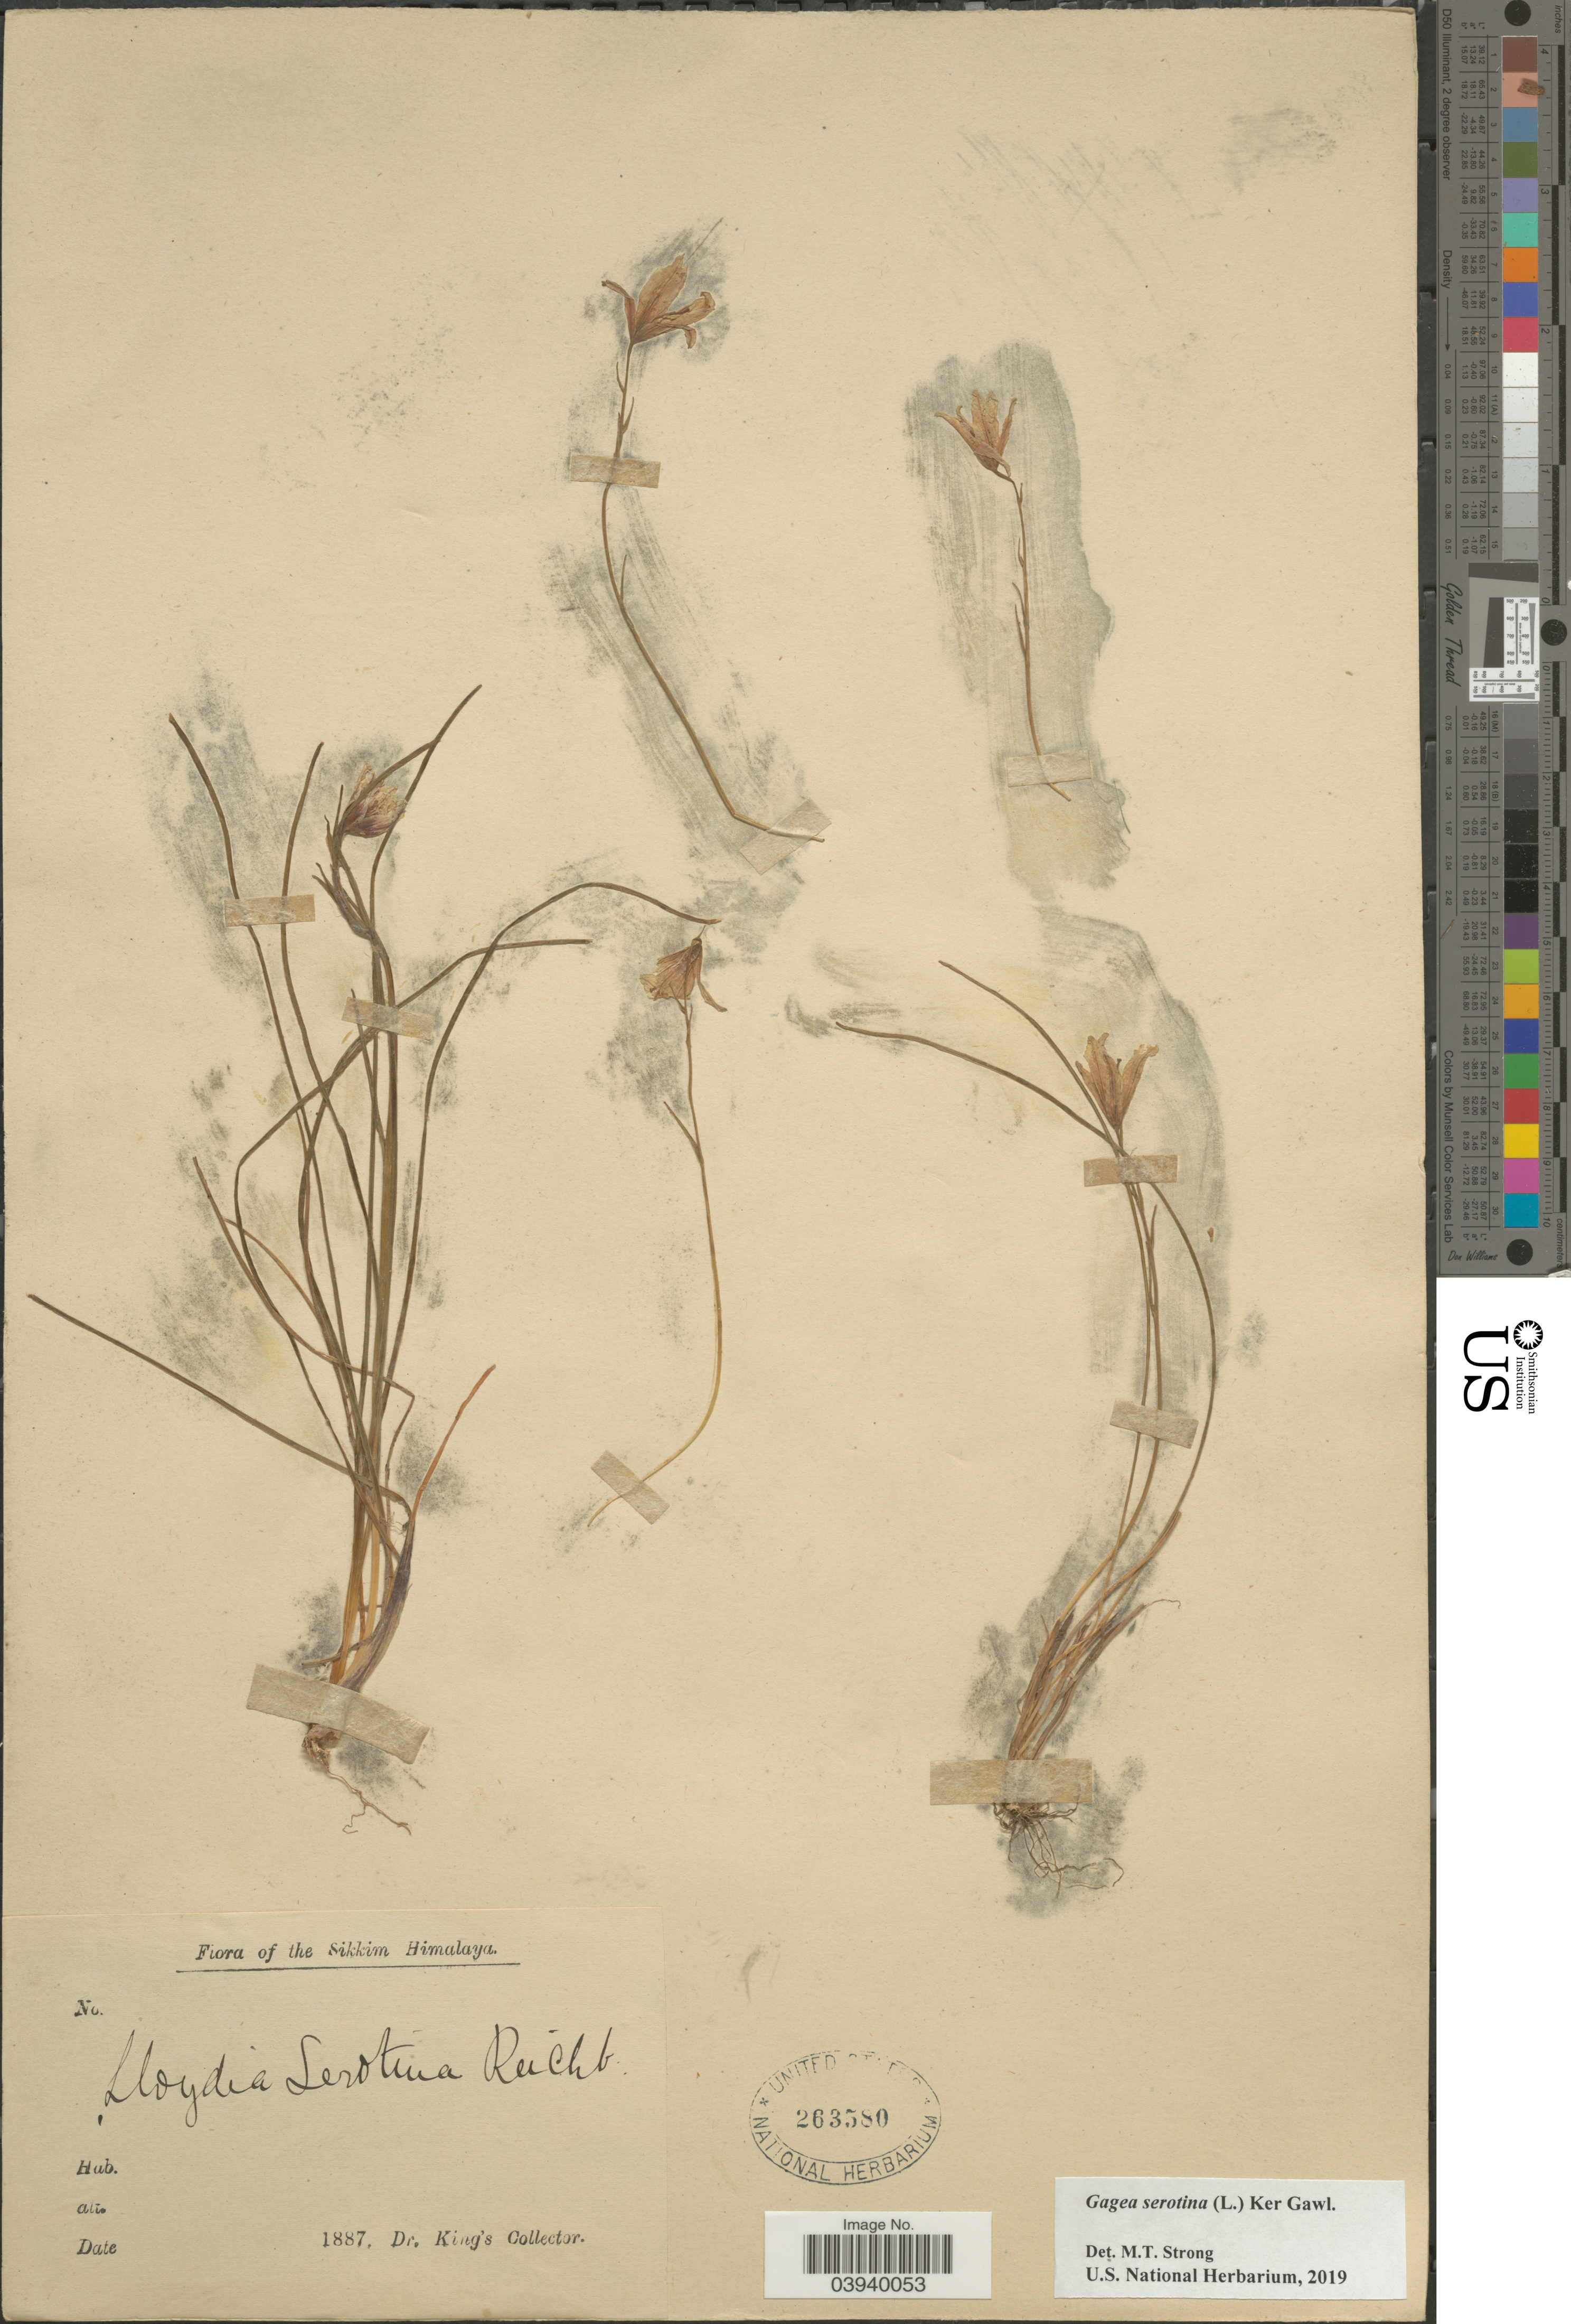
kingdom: Plantae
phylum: Tracheophyta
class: Liliopsida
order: Liliales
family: Liliaceae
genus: Gagea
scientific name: Gagea serotina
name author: (L.) Ker Gawl.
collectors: Dr. King's collector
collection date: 1887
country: India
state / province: Sikkim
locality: The Sikkim Himalaya.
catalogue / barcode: US 263580